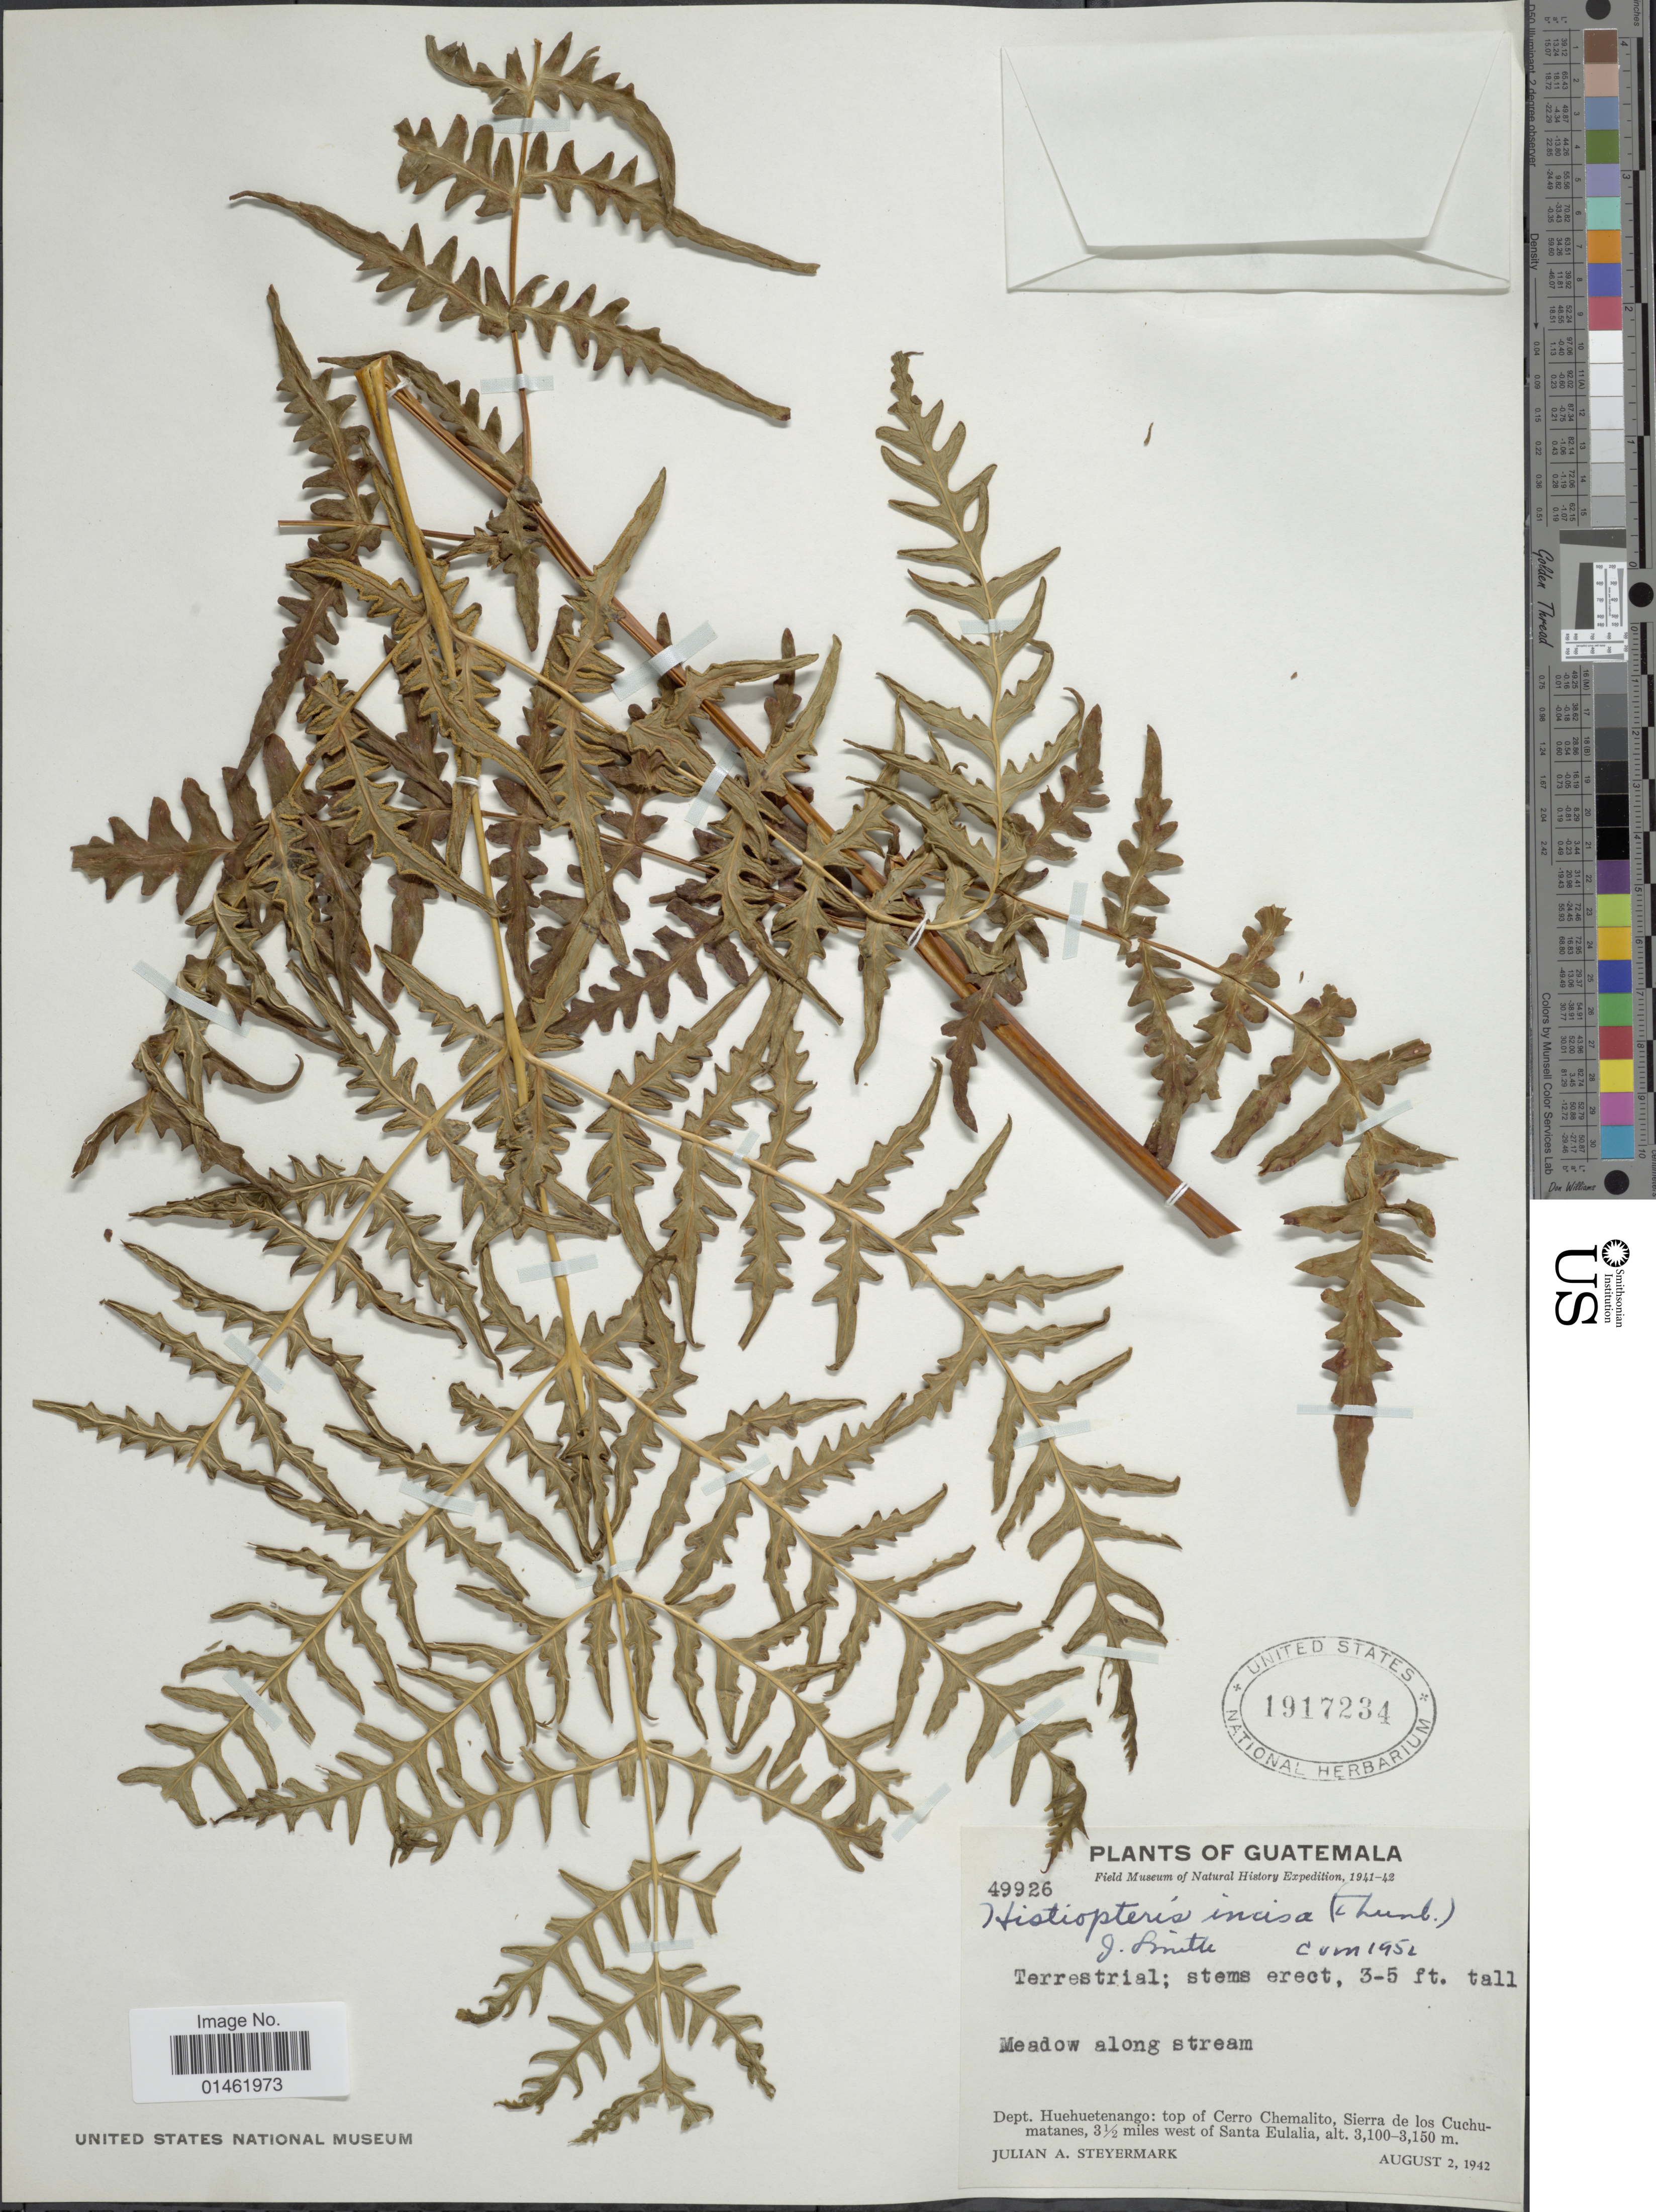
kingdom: Plantae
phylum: Tracheophyta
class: Polypodiopsida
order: Polypodiales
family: Dennstaedtiaceae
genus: Histiopteris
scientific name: Histiopteris incisa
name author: (Thunb.) J. Sm.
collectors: J. Steyermark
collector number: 49926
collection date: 1942-08-02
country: Guatemala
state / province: Huehuetenango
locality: Dept. Huehuetenango: top of Cerro Chemalito, Sierra de los Cuchumatanes, 3 ½miles west of Santa Eulalia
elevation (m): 3100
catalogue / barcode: US 1917234